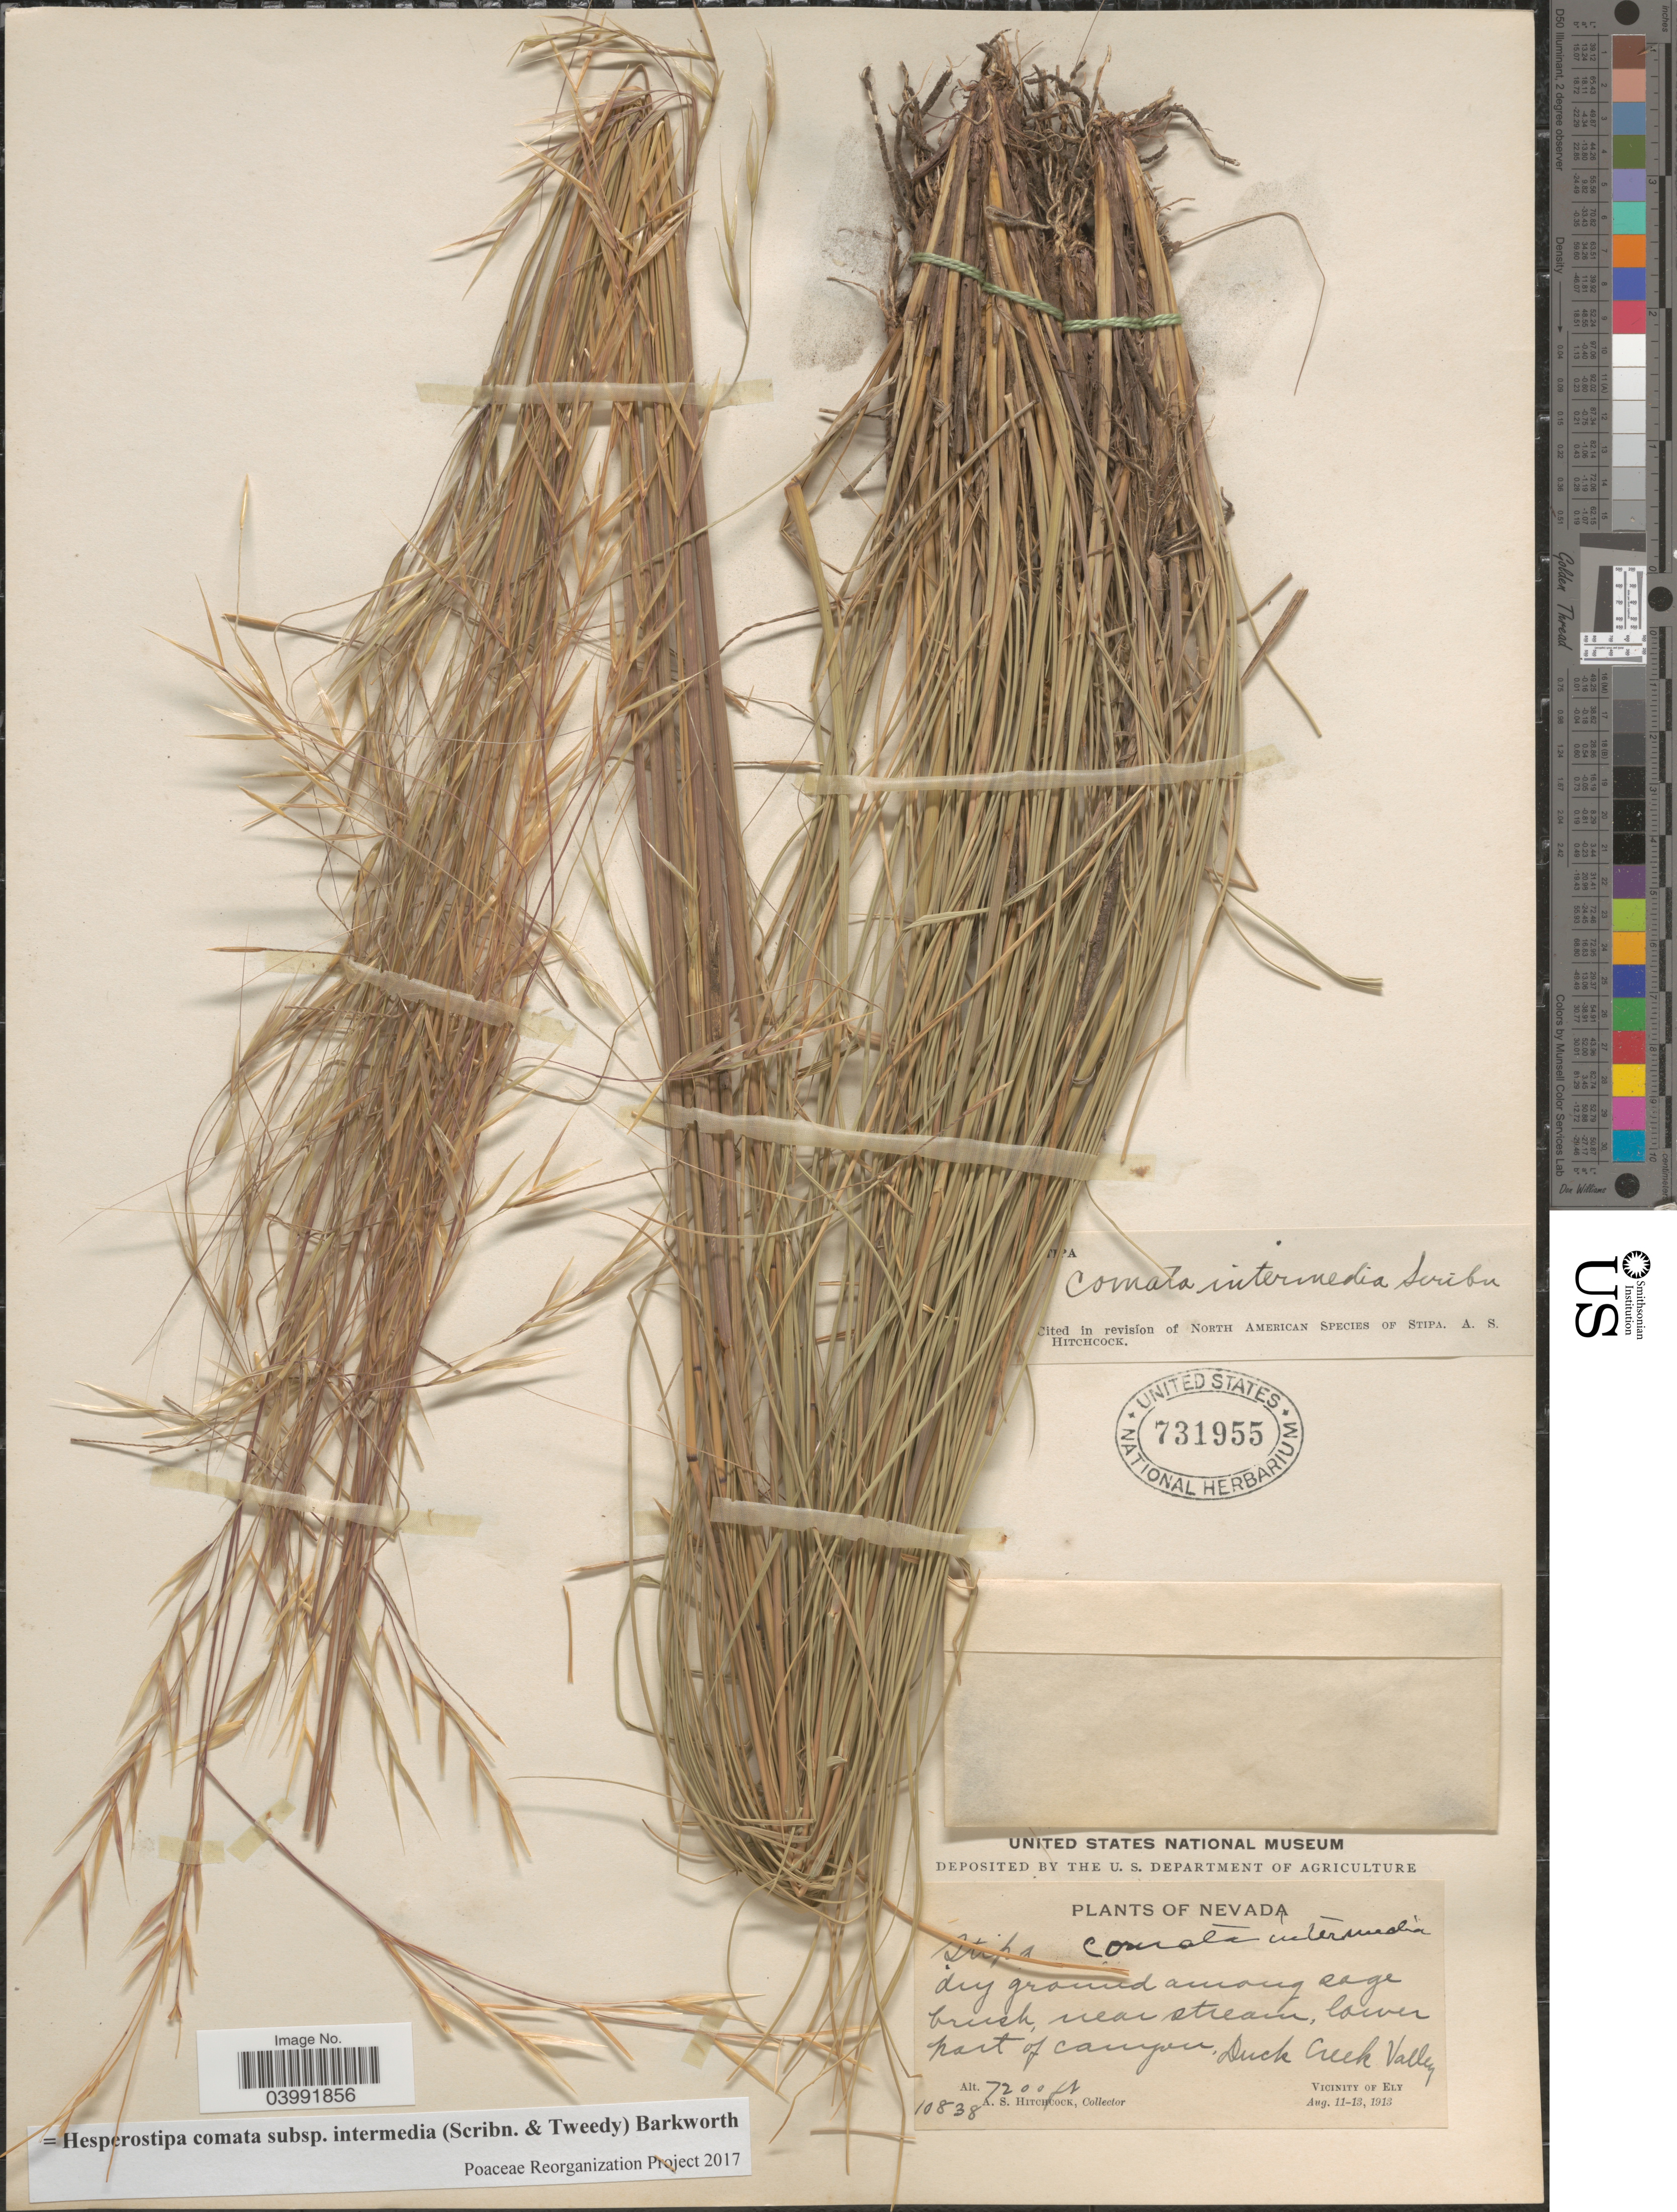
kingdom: Plantae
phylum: Tracheophyta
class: Liliopsida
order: Poales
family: Poaceae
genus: Hesperostipa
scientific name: Hesperostipa comata subsp. intermedia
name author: (Scribn. & Tweedy) Barkworth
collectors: A. S. Hitchcock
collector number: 10838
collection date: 1913-08-11/1913-08-13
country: United States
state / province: Nevada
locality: Dry ground among sage brush, near stream, lower part of canyon. Duck Creek Valley. Vicinity of Ely.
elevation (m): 2195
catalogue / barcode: US 731955